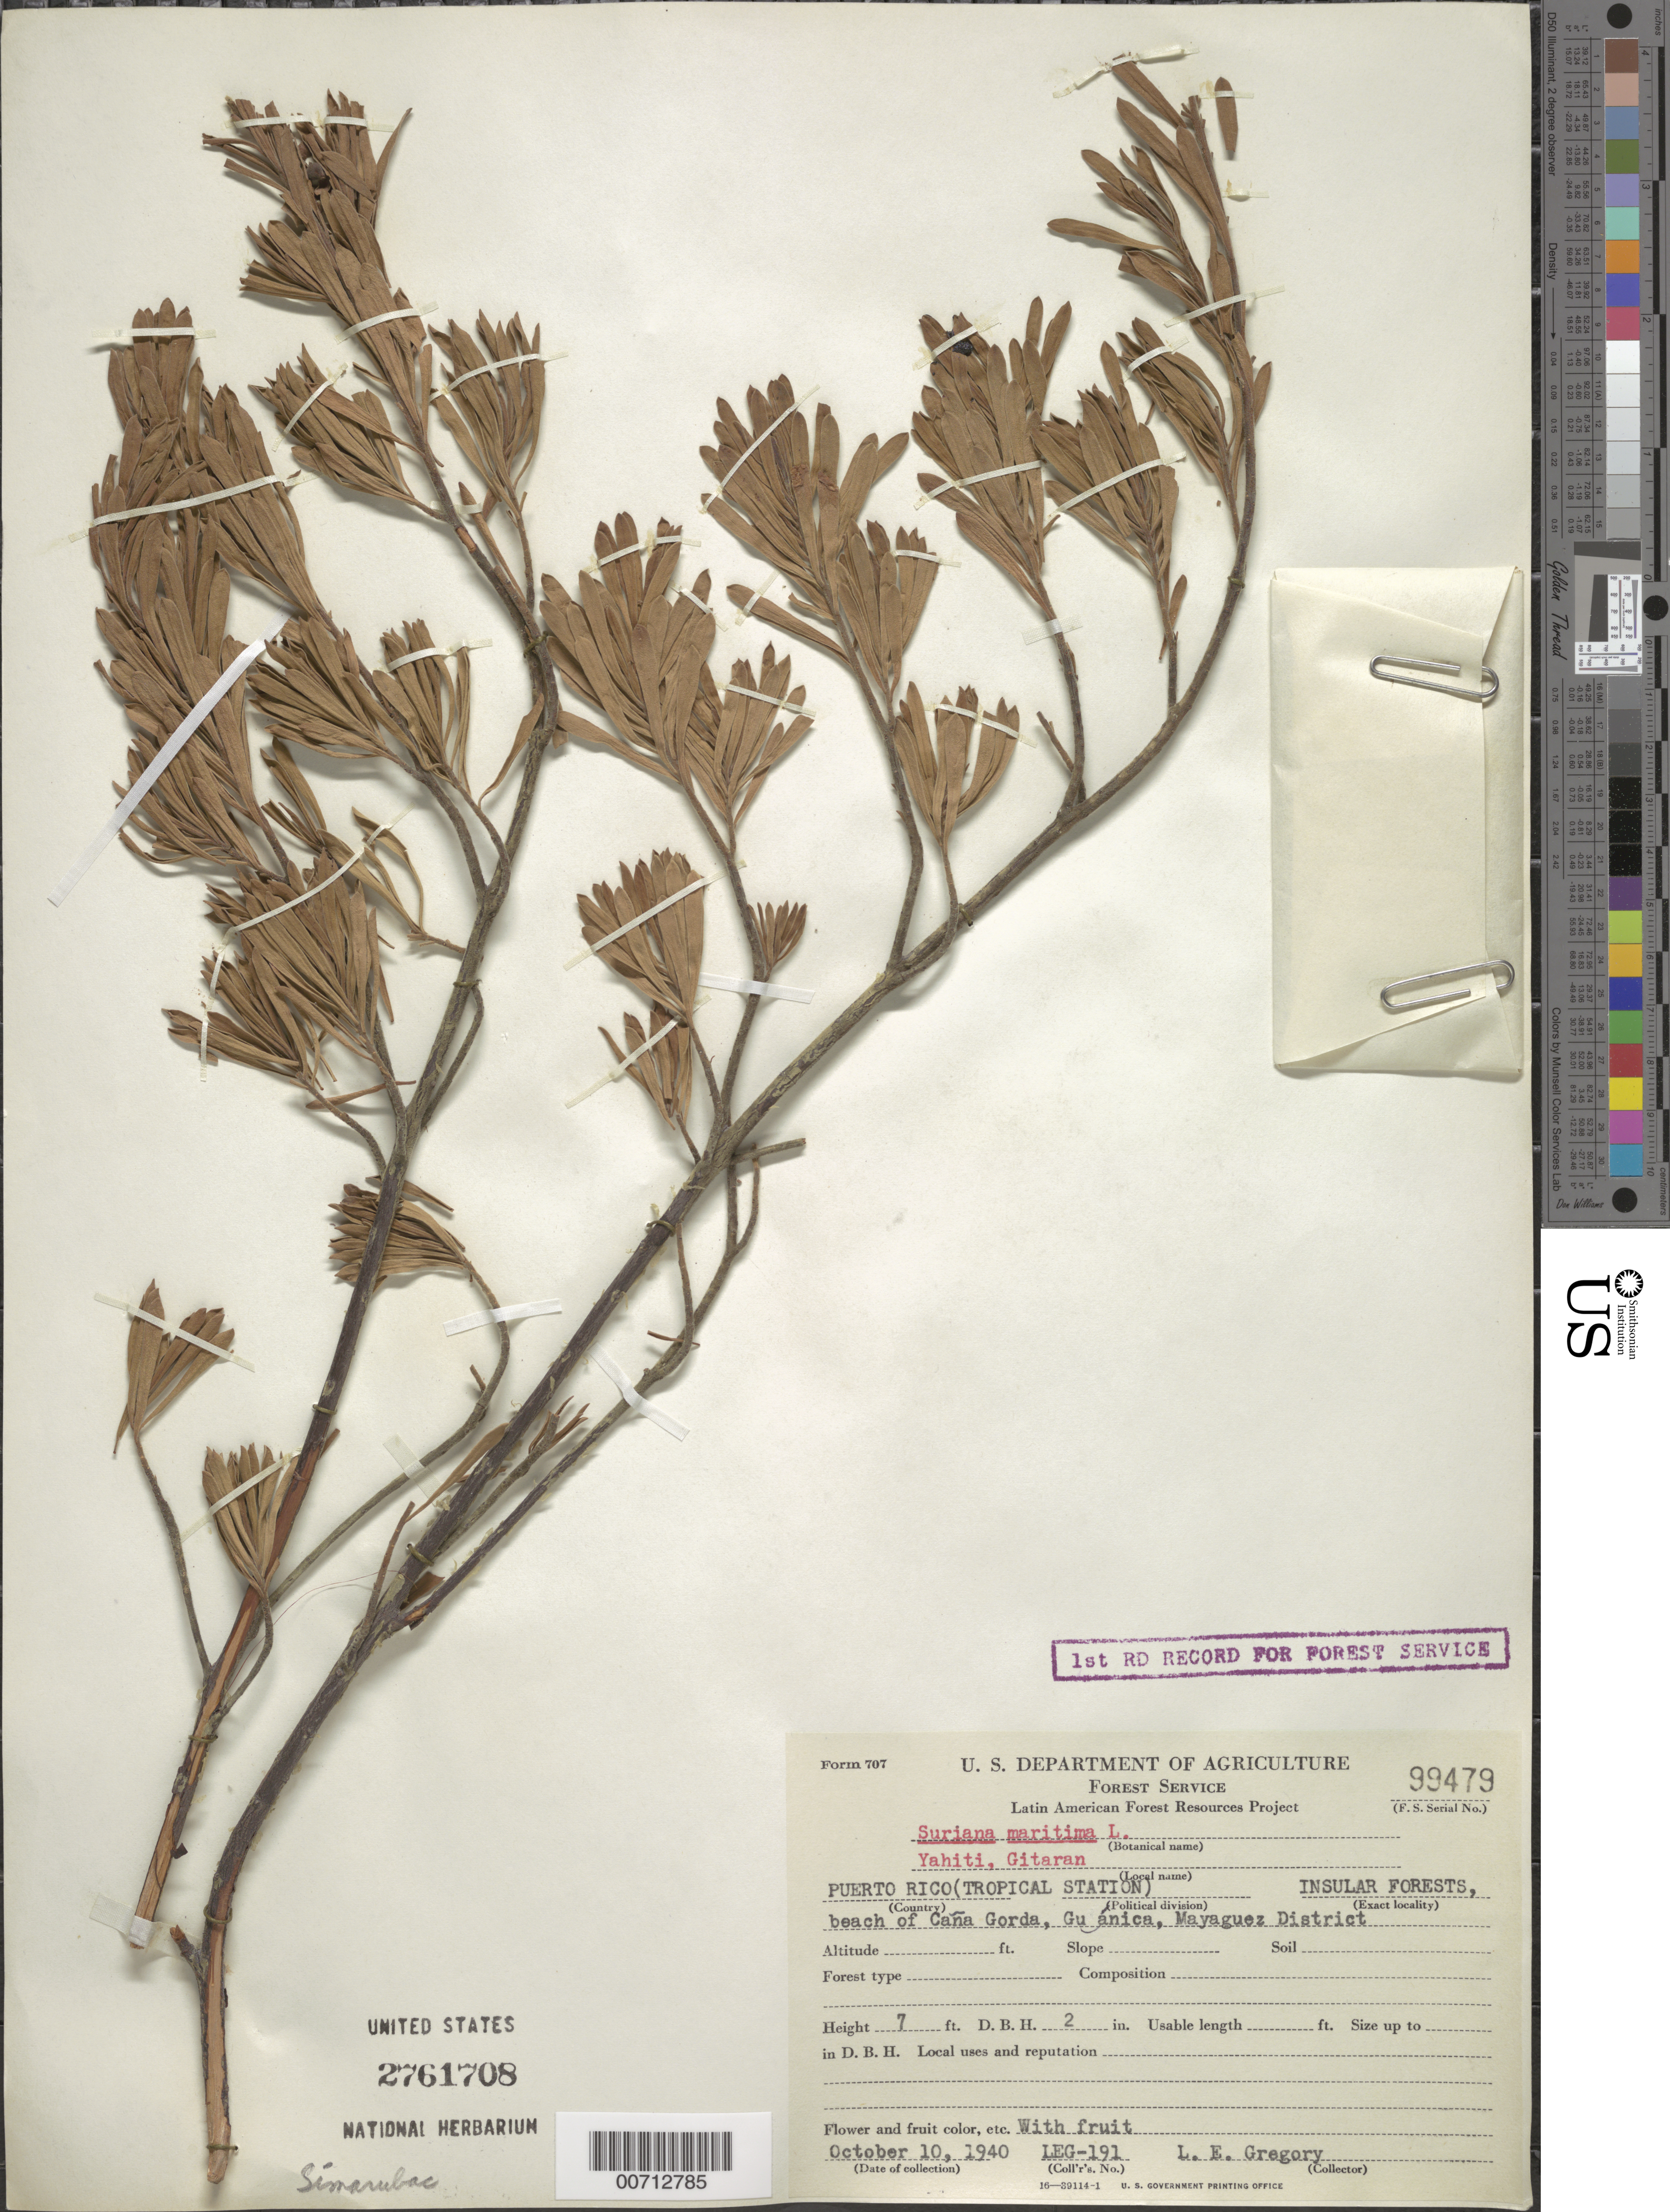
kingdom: Plantae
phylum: Tracheophyta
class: Magnoliopsida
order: Fabales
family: Surianaceae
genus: Suriana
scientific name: Suriana maritima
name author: L.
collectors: L. E. Gregory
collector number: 191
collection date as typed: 10 Oct 1940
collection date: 1940-10-10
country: Puerto Rico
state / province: Mayaguez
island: Greater Antilles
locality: Insular Forest, beach of Cana Gorda, Guanica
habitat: Beach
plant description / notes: Common name: Gitaran; Common name language: Yahiti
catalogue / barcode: US 2761708